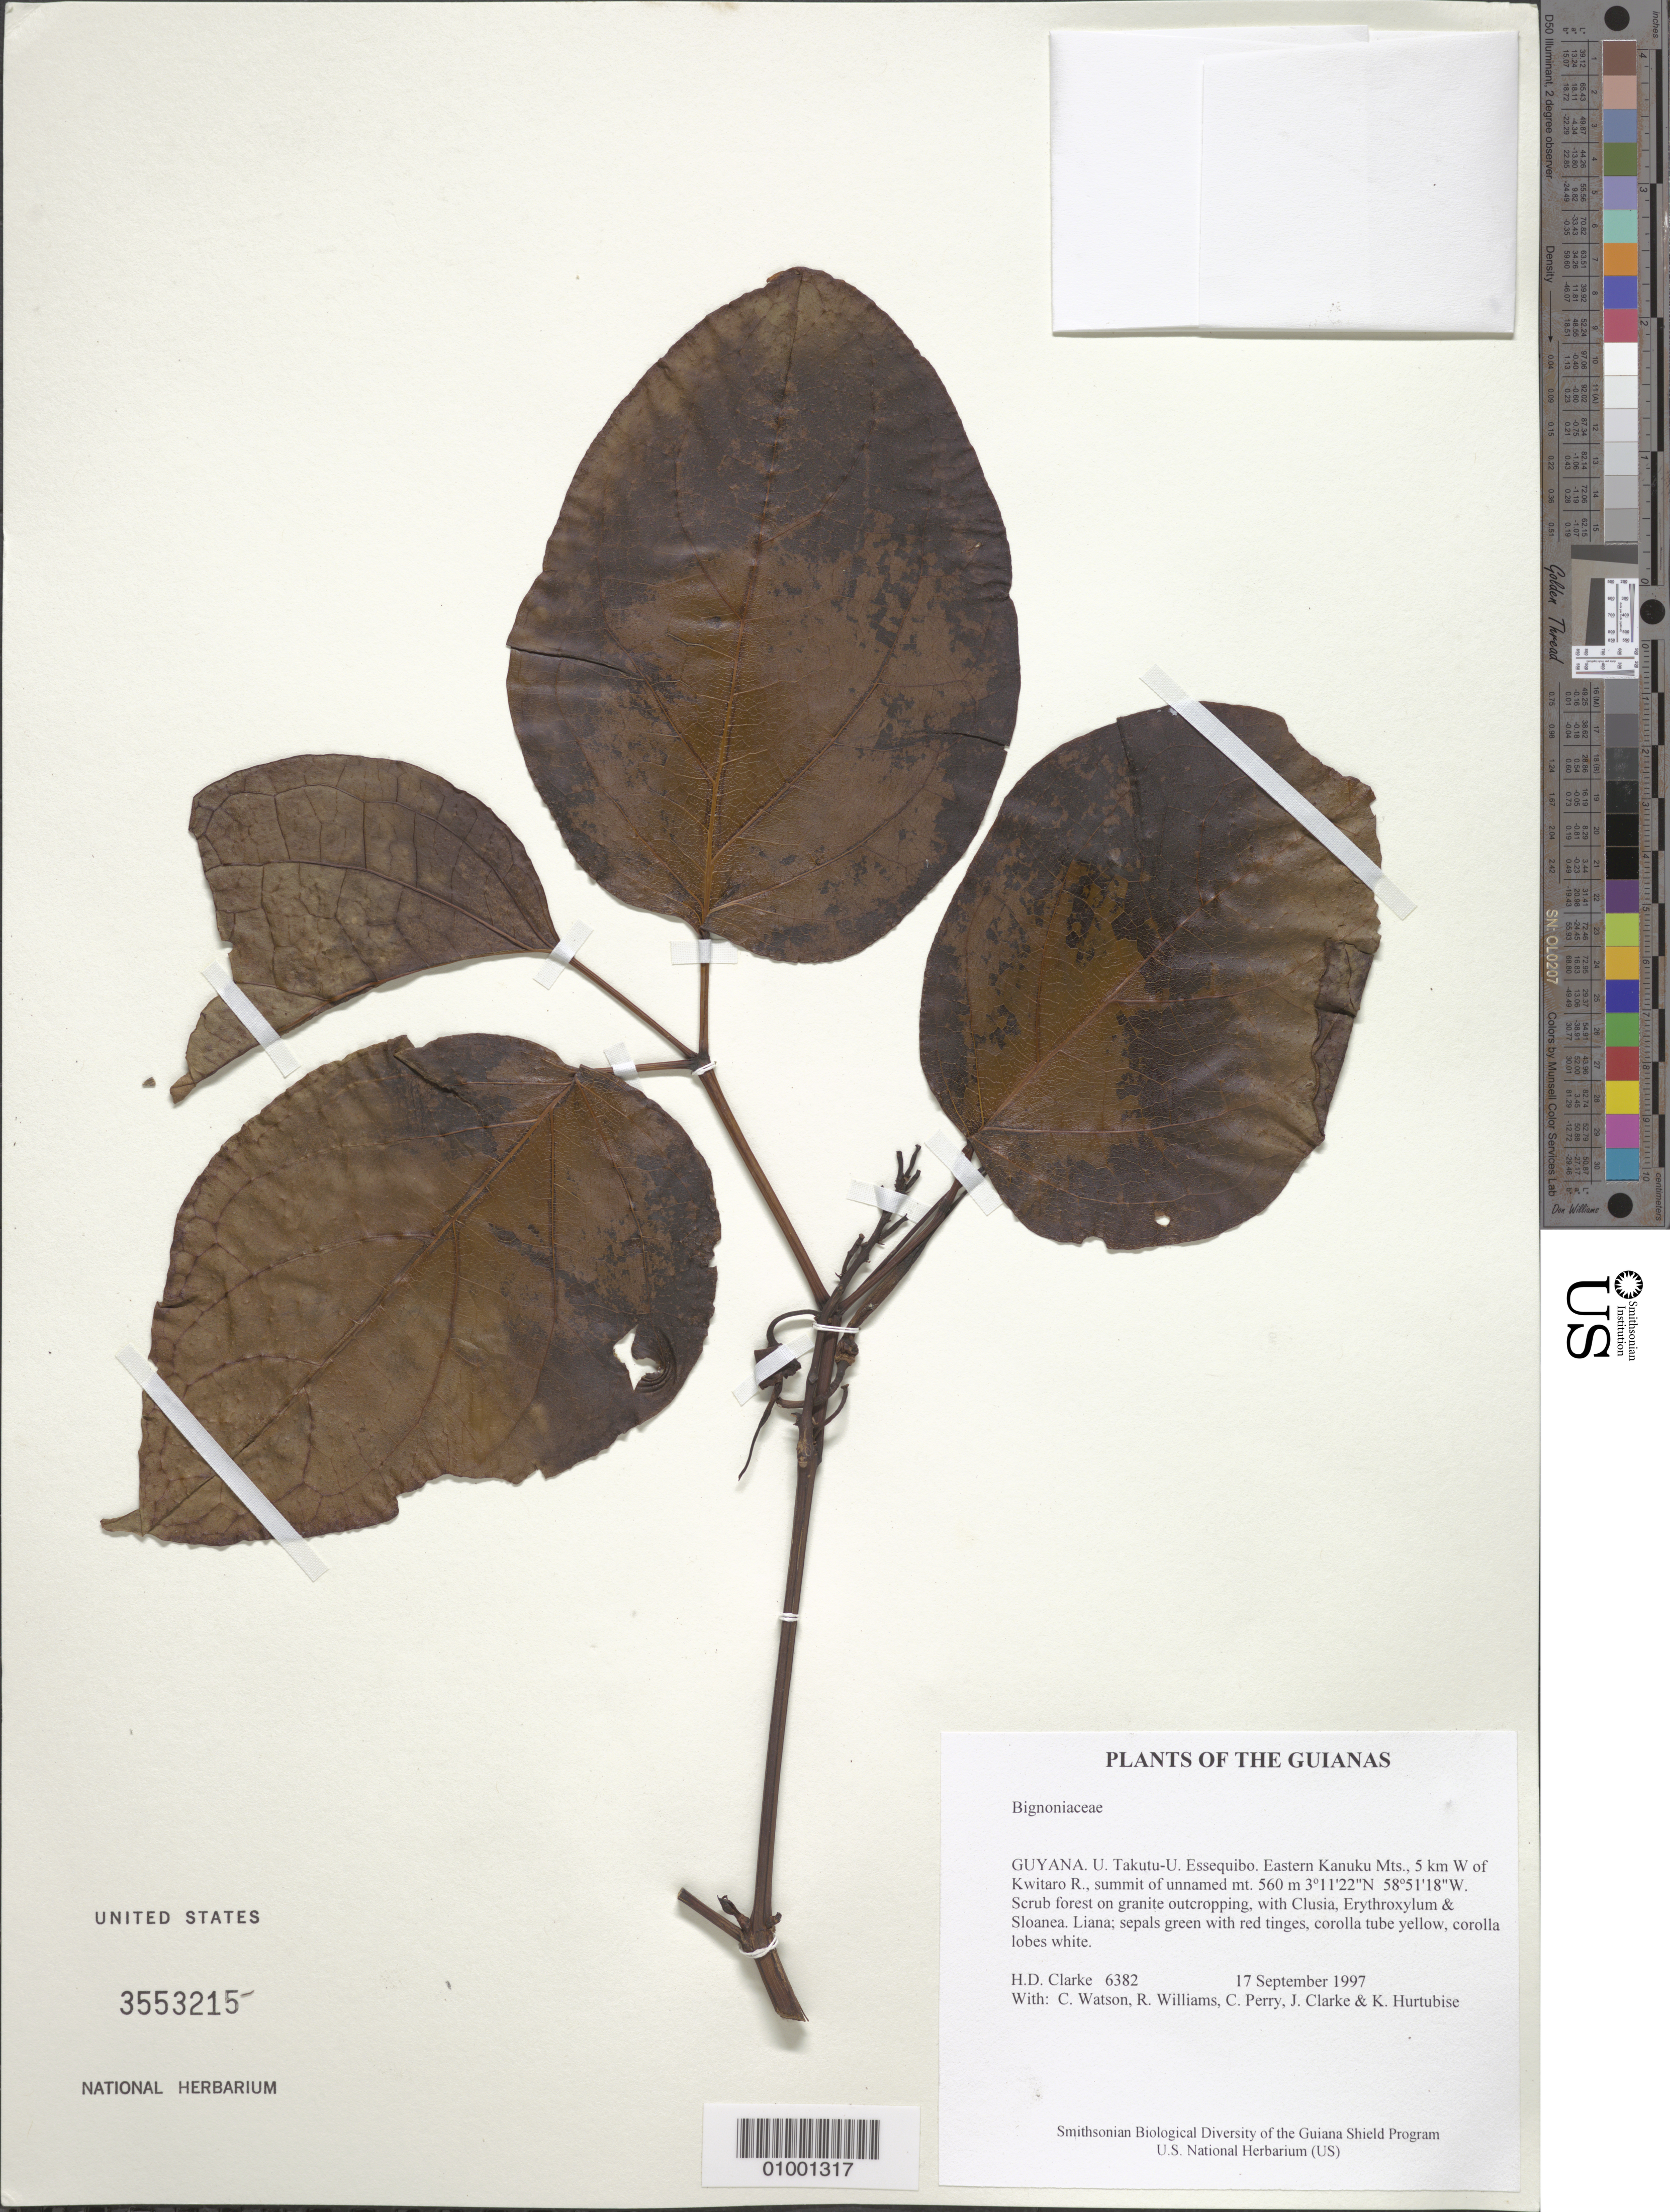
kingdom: Plantae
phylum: Tracheophyta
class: Magnoliopsida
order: Lamiales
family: Bignoniaceae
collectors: H. D. Clarke, C. Watson, R. Williams, C. Perry, J. Clarke & K. Hurtubise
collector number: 6382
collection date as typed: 17 September 1997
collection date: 1997-09-17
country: Guyana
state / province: U. Takutu-U. Essequibo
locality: Eastern Kanuku Mts., 5 km W of Kwitaro R., summit of unnamed mt.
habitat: Scrub forest on granite outcropping, with Clusia, Erythroxylum & Sloanea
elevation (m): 560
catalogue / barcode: US 3553215